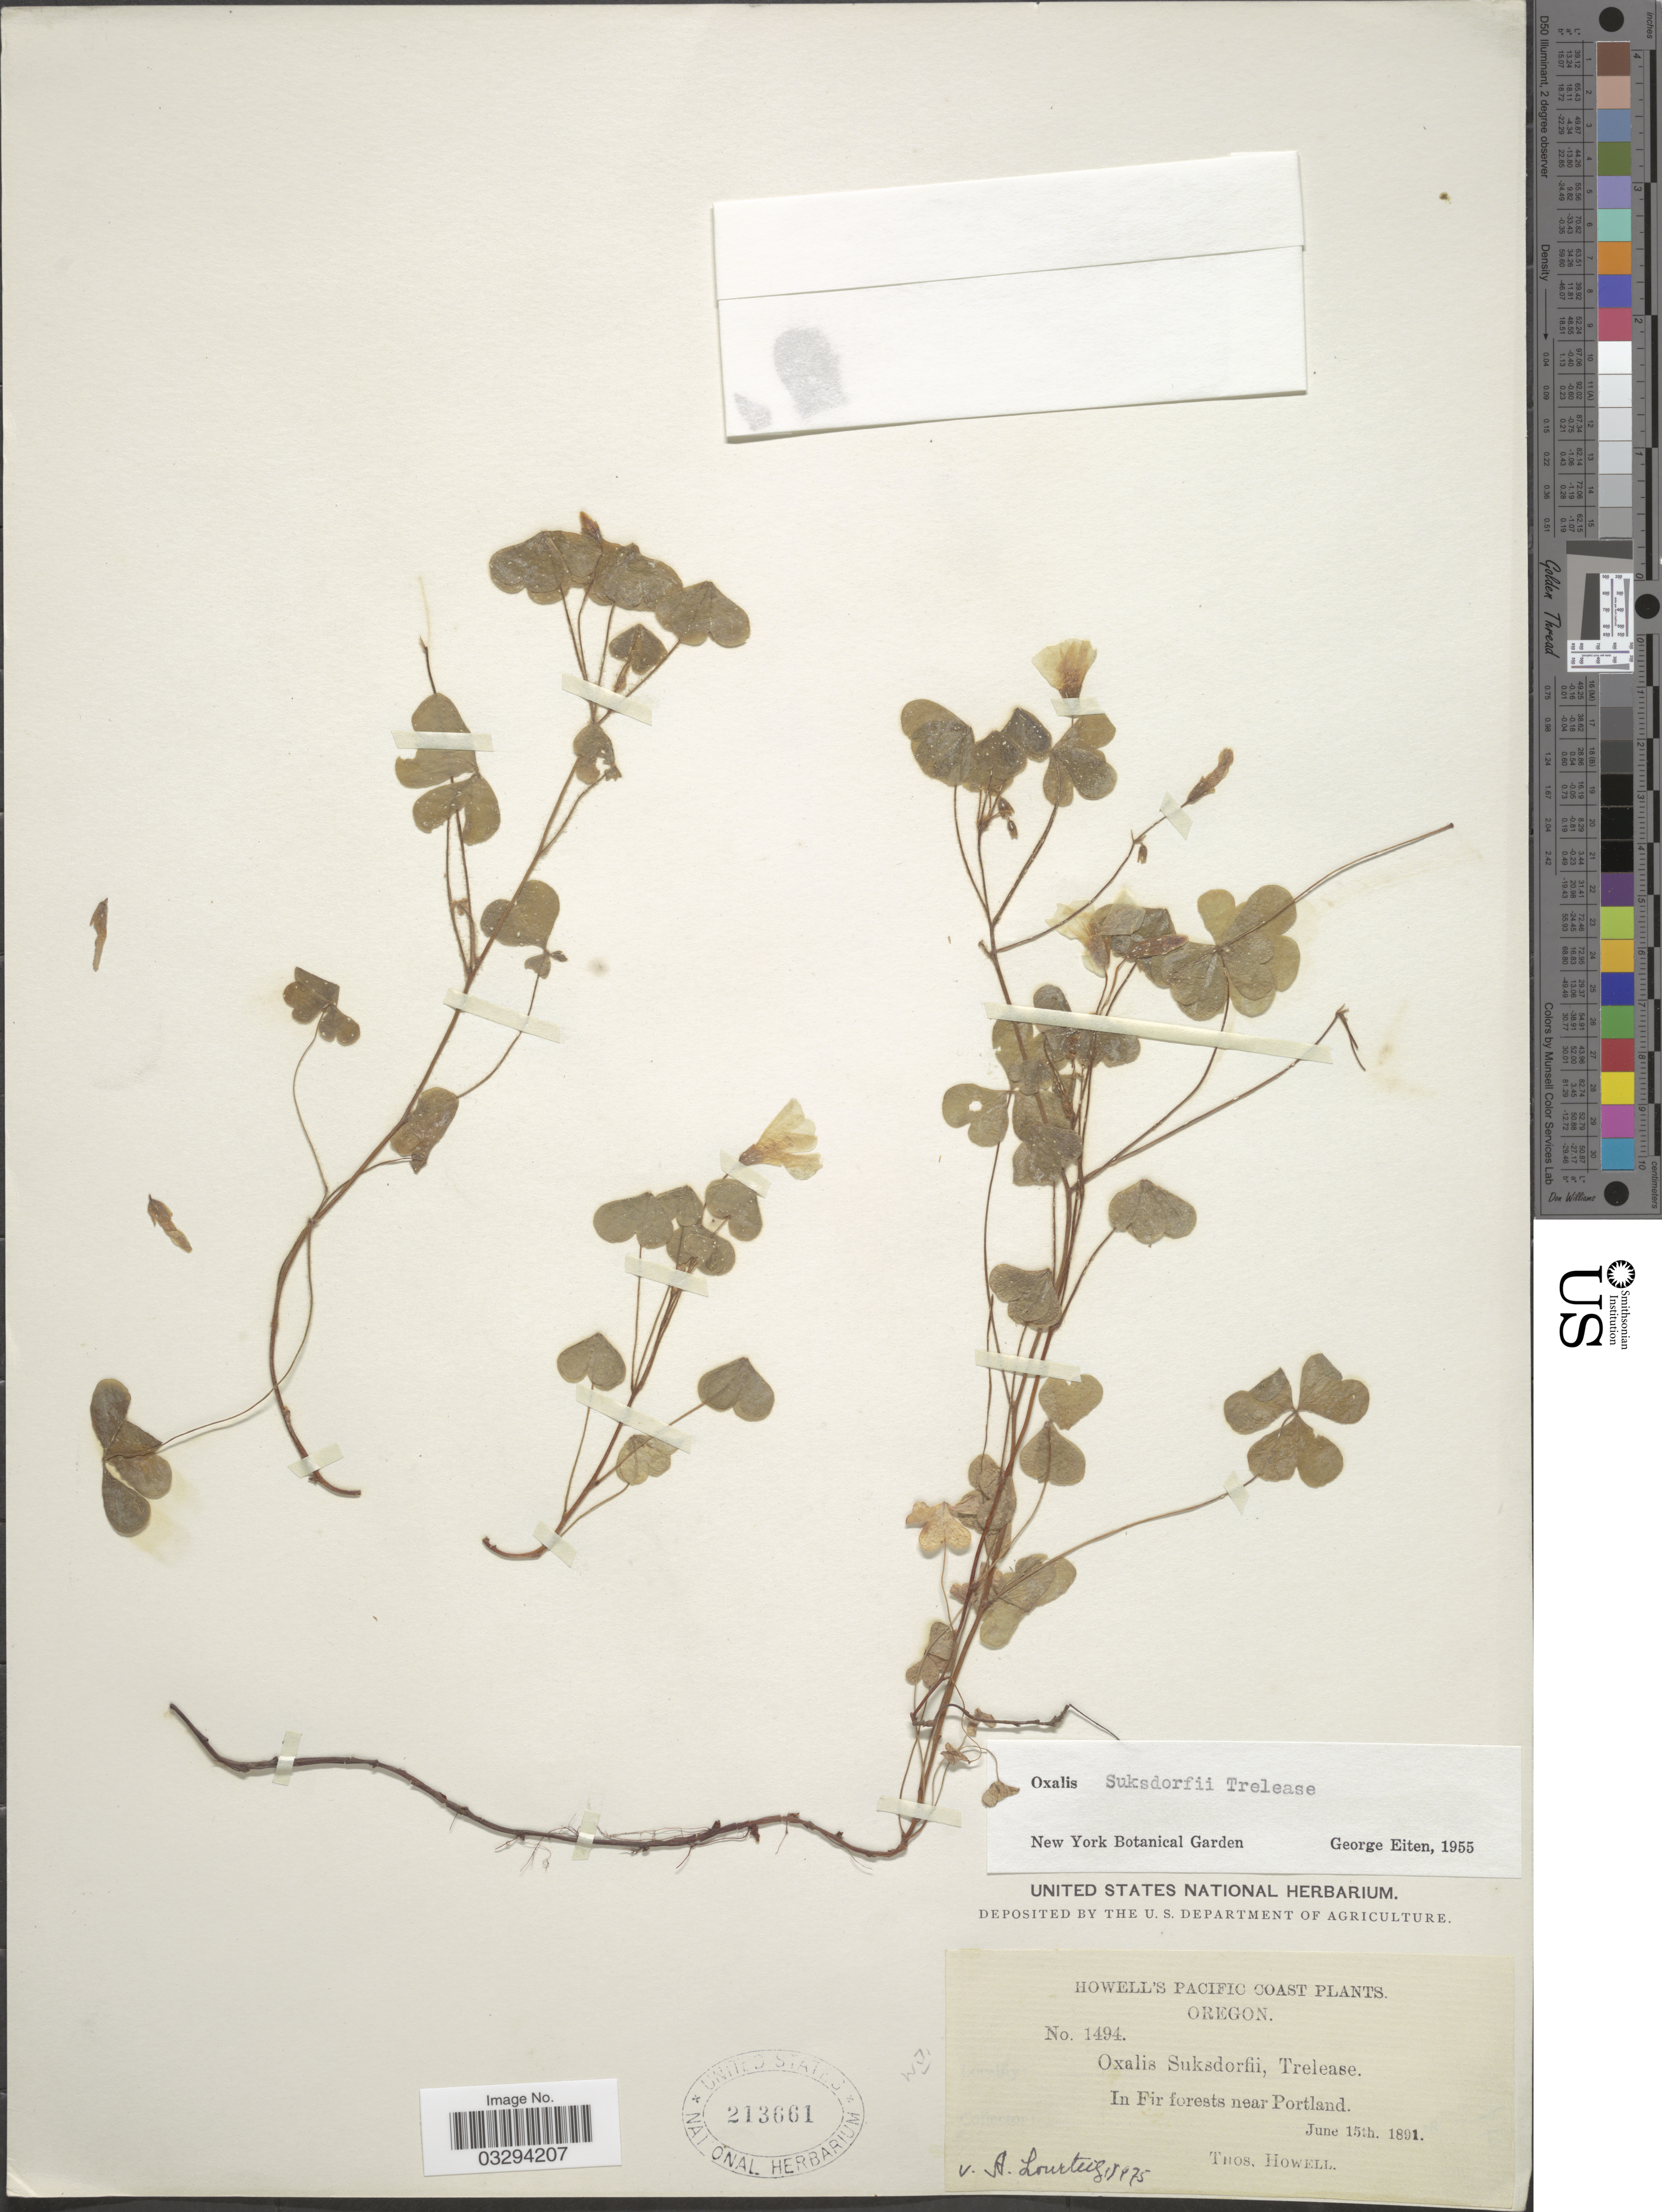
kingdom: Plantae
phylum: Tracheophyta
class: Magnoliopsida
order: Oxalidales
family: Oxalidaceae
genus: Oxalis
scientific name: Oxalis suksdorfii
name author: Trel.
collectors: T. Howell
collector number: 1494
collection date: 1891-06-15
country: United States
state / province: Oregon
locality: Pacific Coast. In Fir forest near Portland.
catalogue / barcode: US 213661